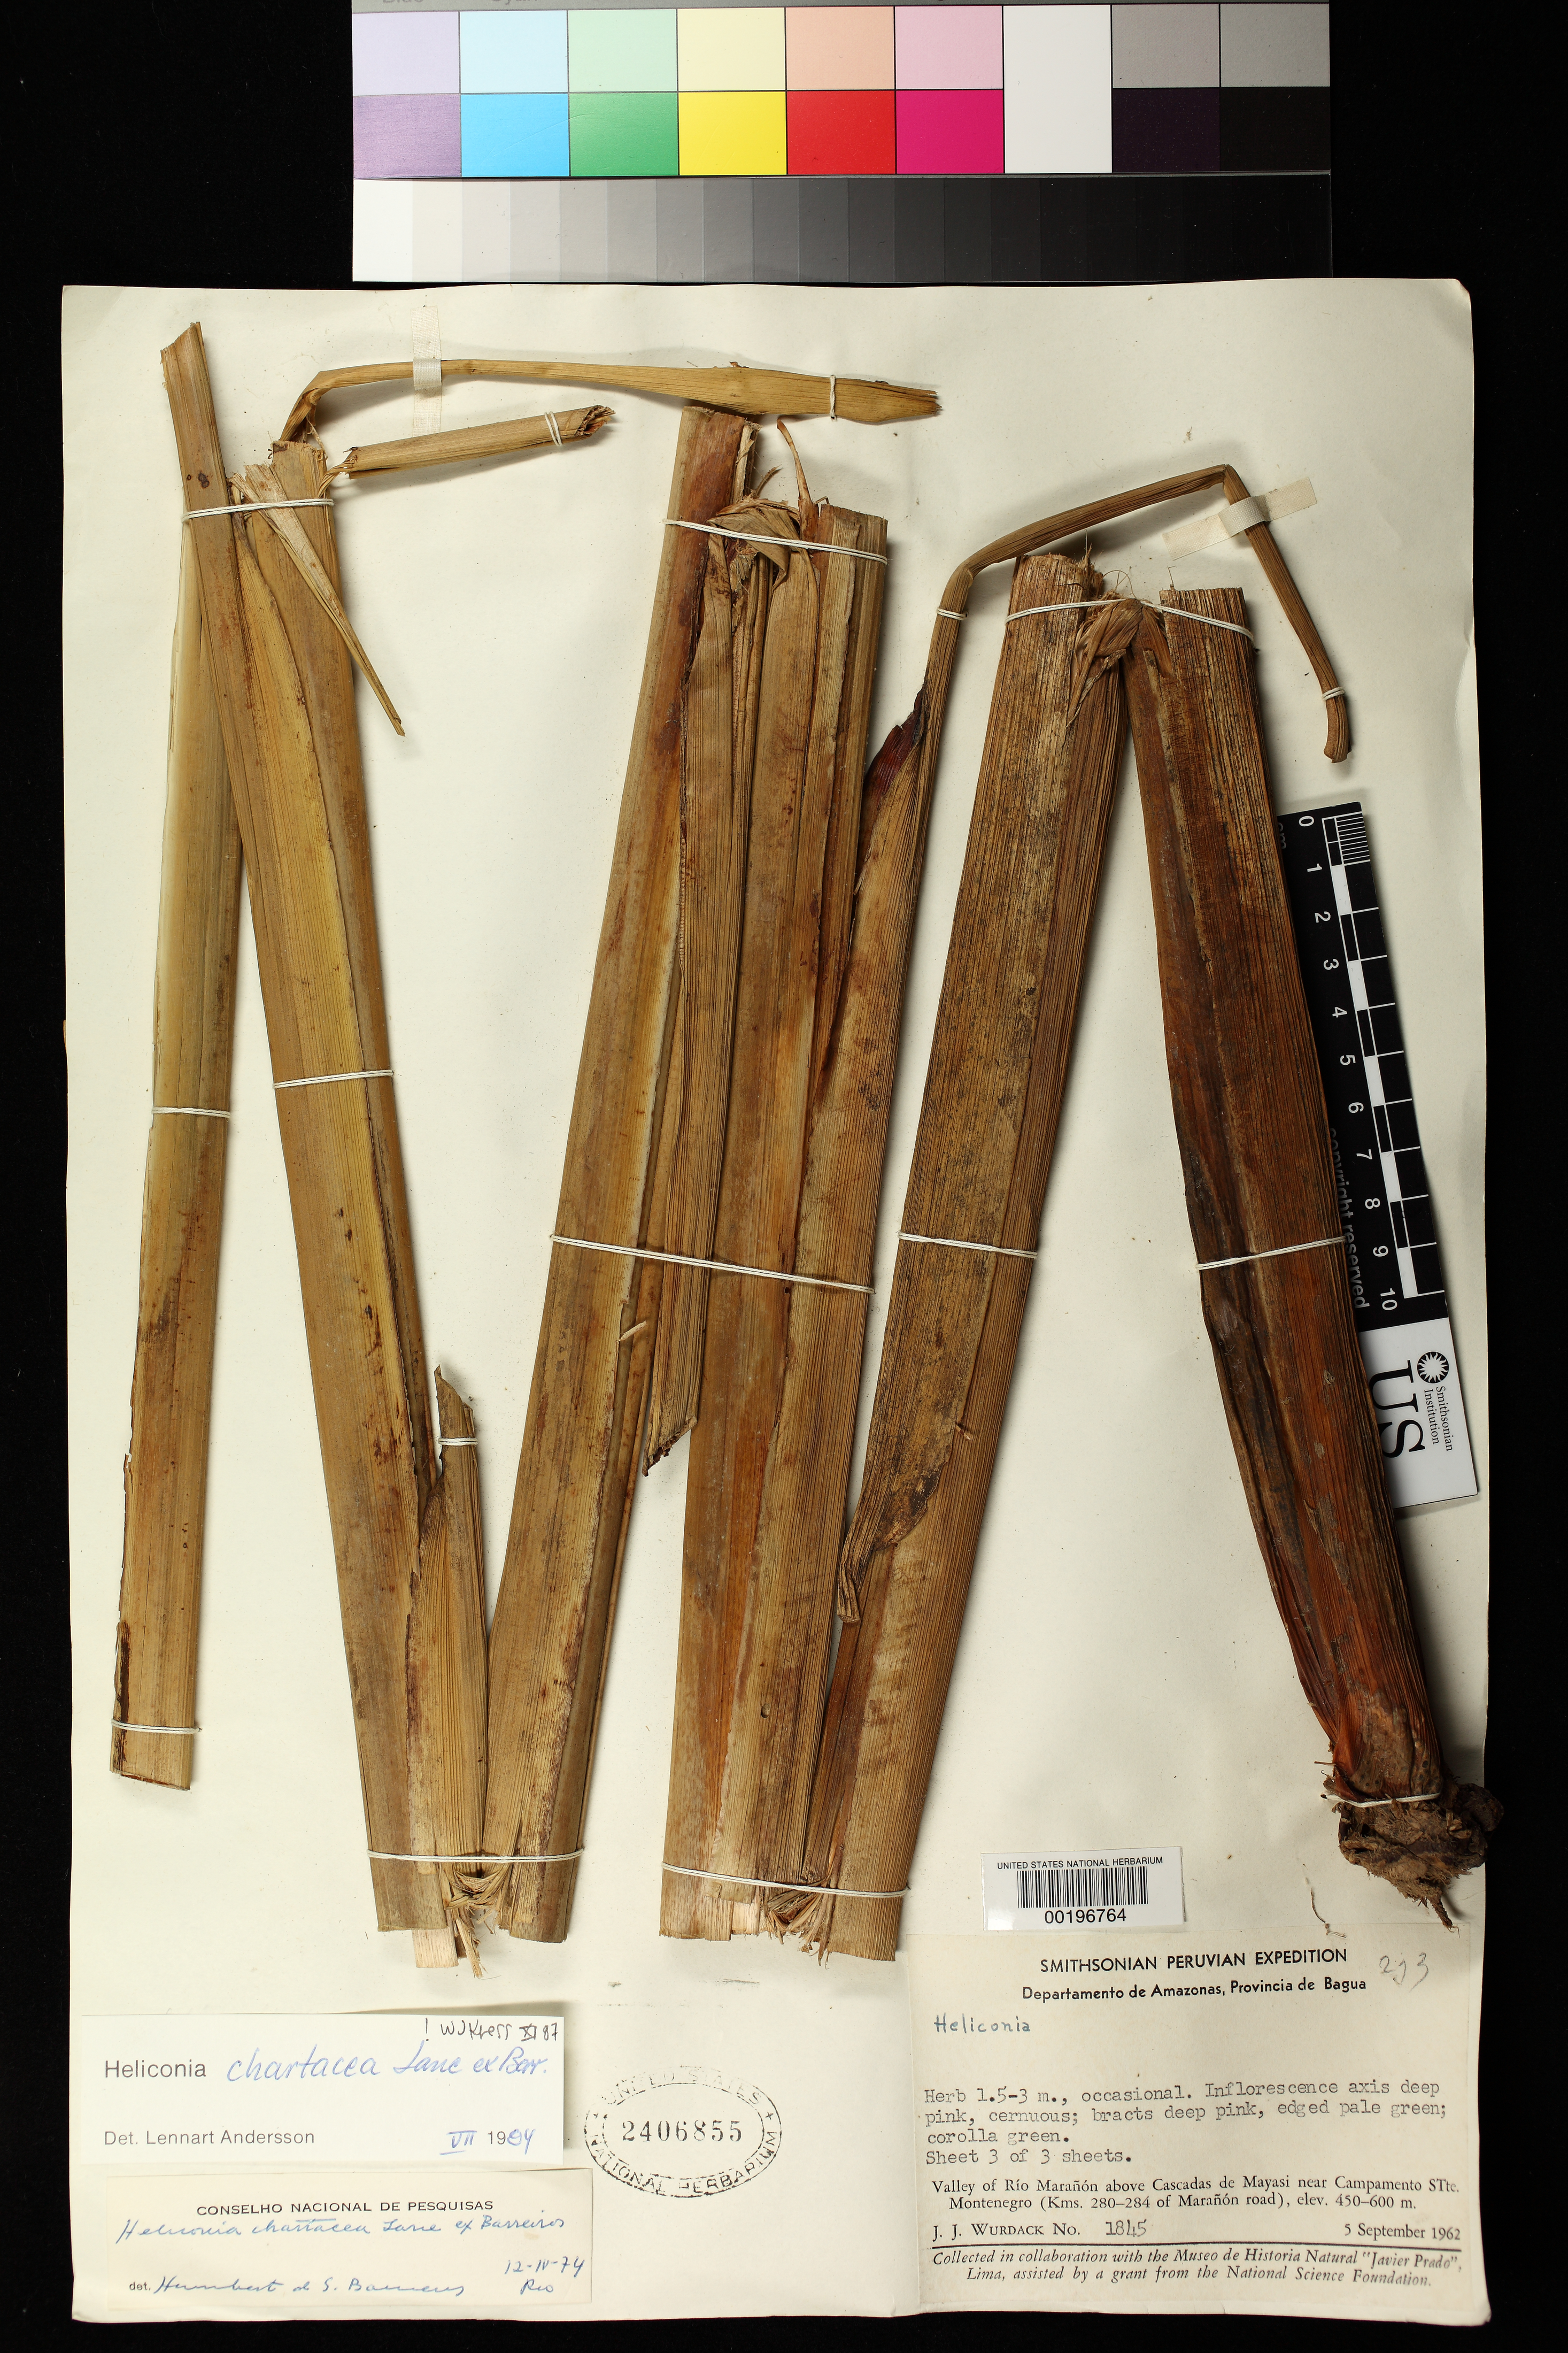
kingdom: Plantae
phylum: Tracheophyta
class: Liliopsida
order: Zingiberales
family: Heliconiaceae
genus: Heliconia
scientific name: Heliconia chartacea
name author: Lane ex Barreiros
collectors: J. J. Wurdack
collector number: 1845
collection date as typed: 05 Sep 1962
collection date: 1962-09-05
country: Peru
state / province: Amazonas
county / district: Bagua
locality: valley of Río Maranon above Cascadas de Mayasi near Campamento Stte. Montenegro (kms 280-284 of Maranon Road)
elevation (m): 450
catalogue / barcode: US 2406855